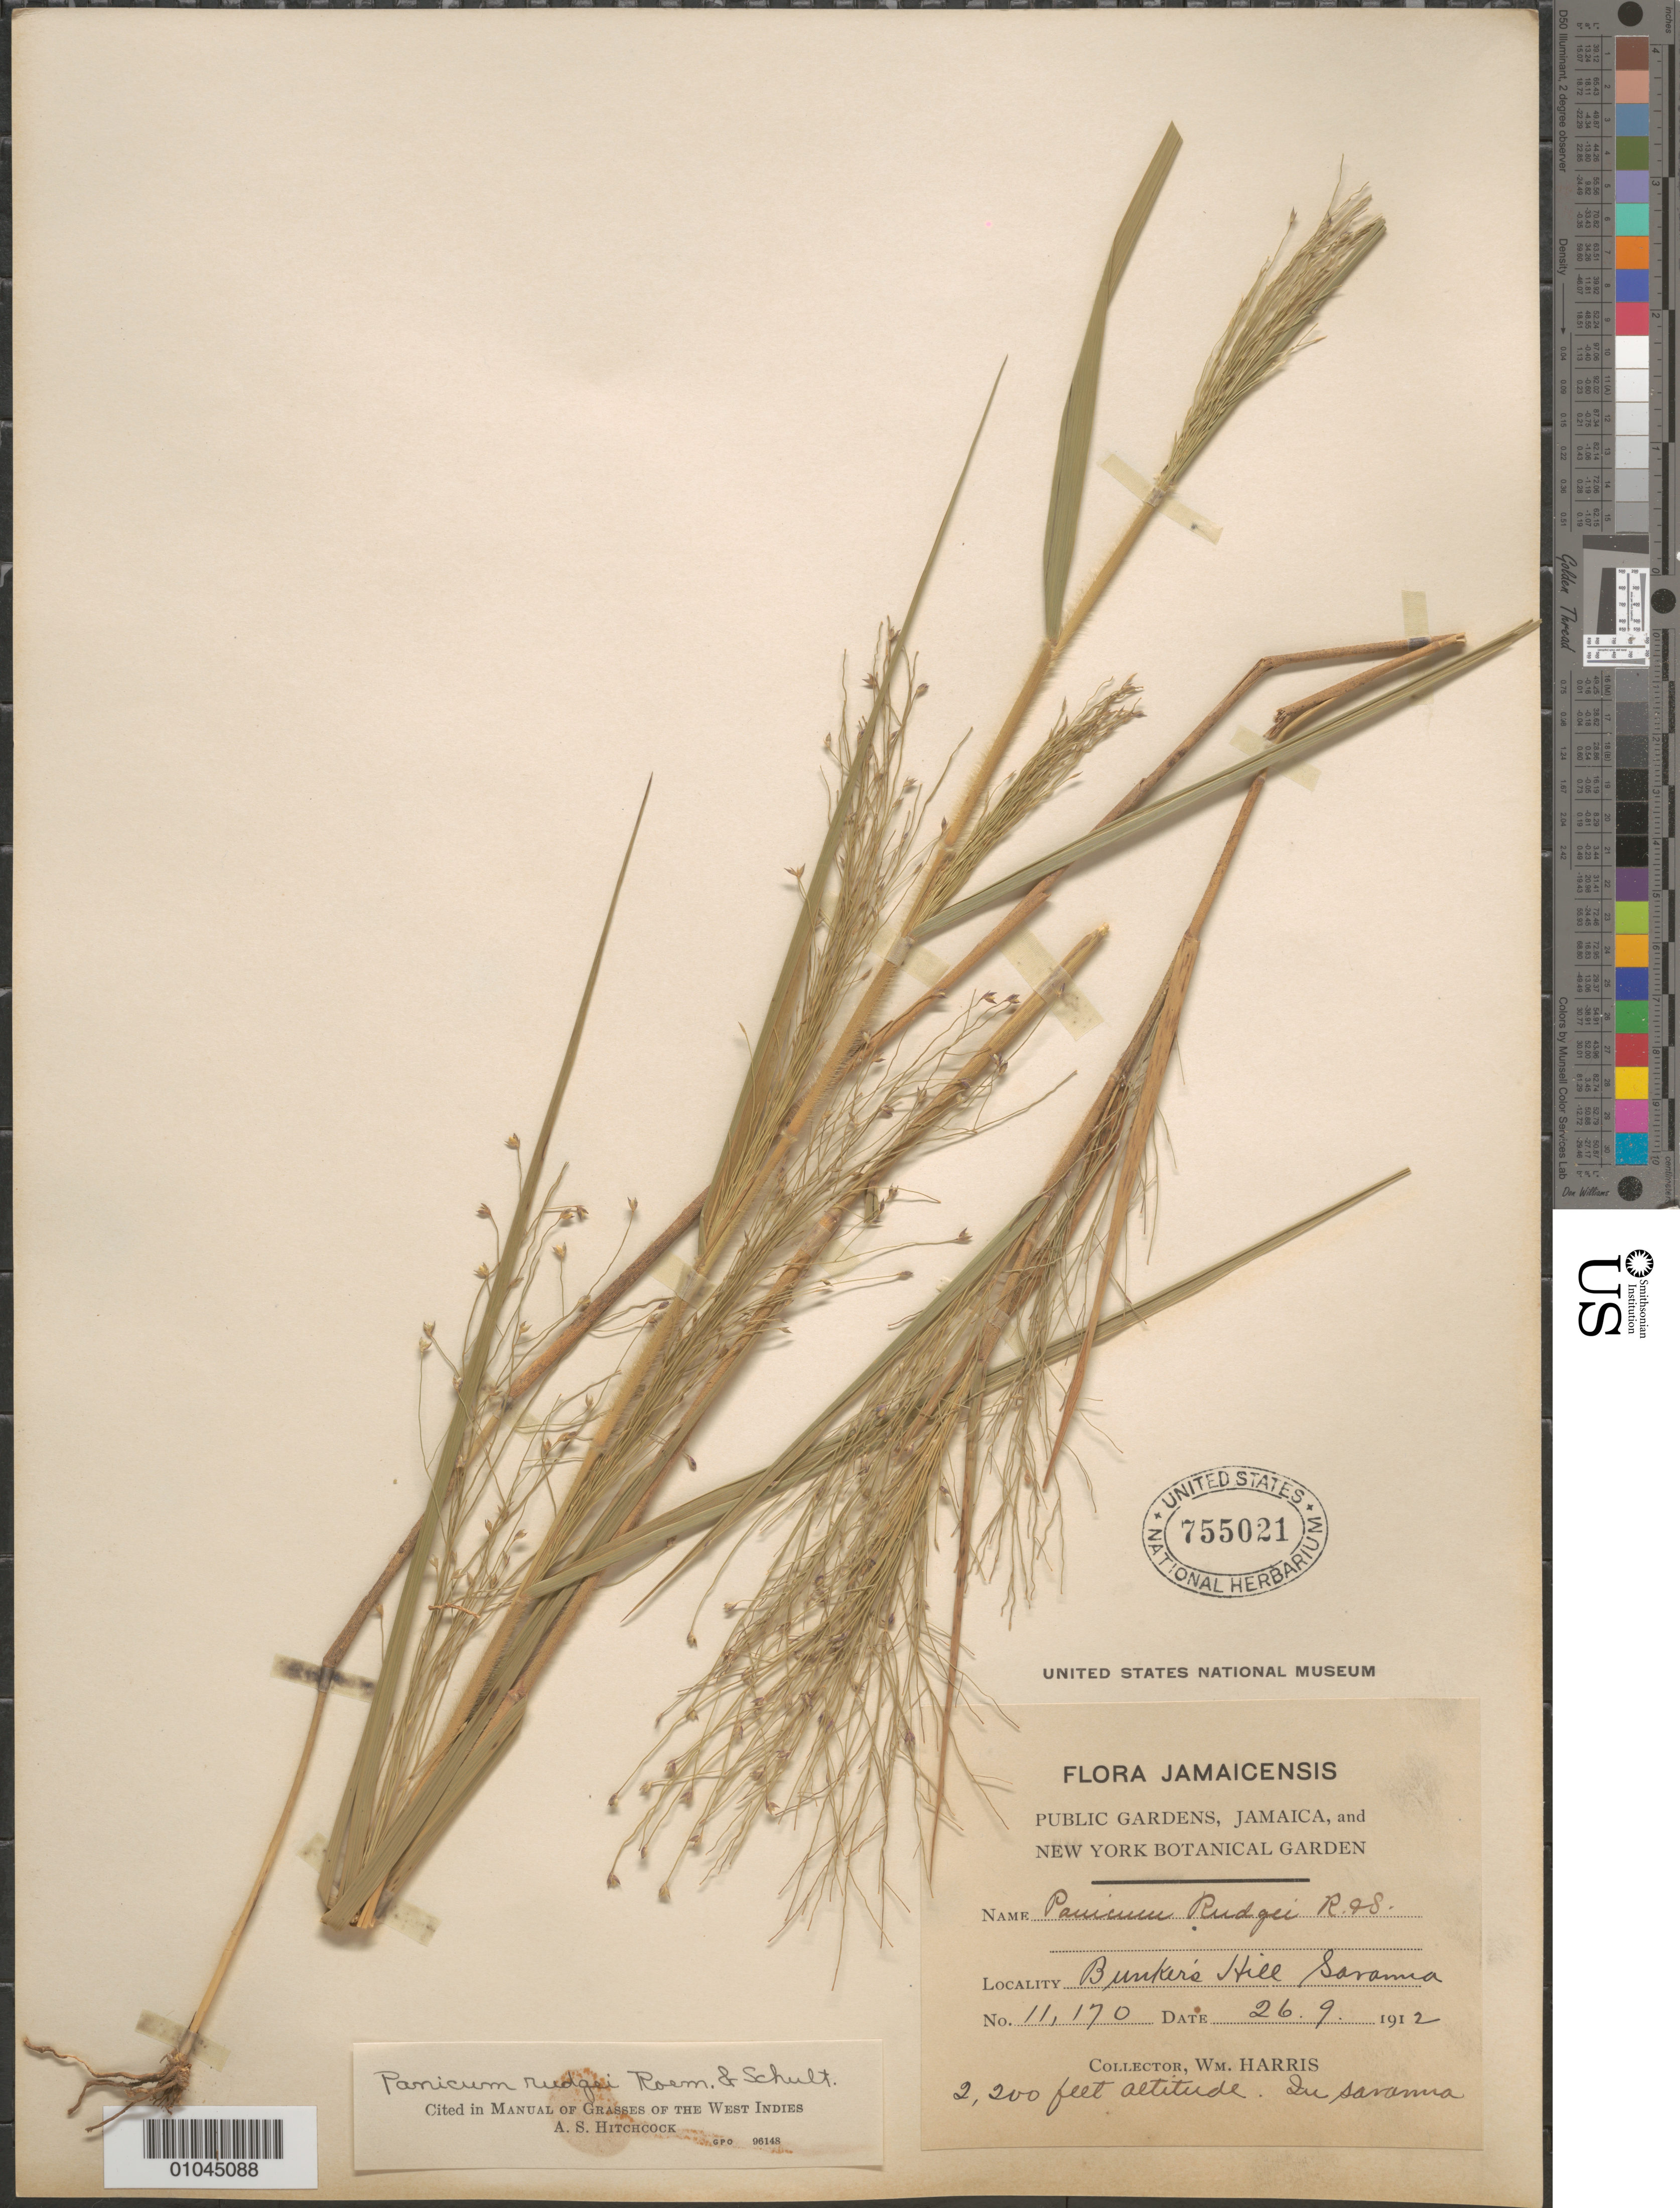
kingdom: Plantae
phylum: Tracheophyta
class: Liliopsida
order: Poales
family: Poaceae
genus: Panicum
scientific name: Panicum rudgei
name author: Roem. & Schult.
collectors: W. Harris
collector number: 11170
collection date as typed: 26 Sep 1912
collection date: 1912-09-26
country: Jamaica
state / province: Trelawny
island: Jamaica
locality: Bunker's Hill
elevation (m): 671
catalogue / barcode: US 755021